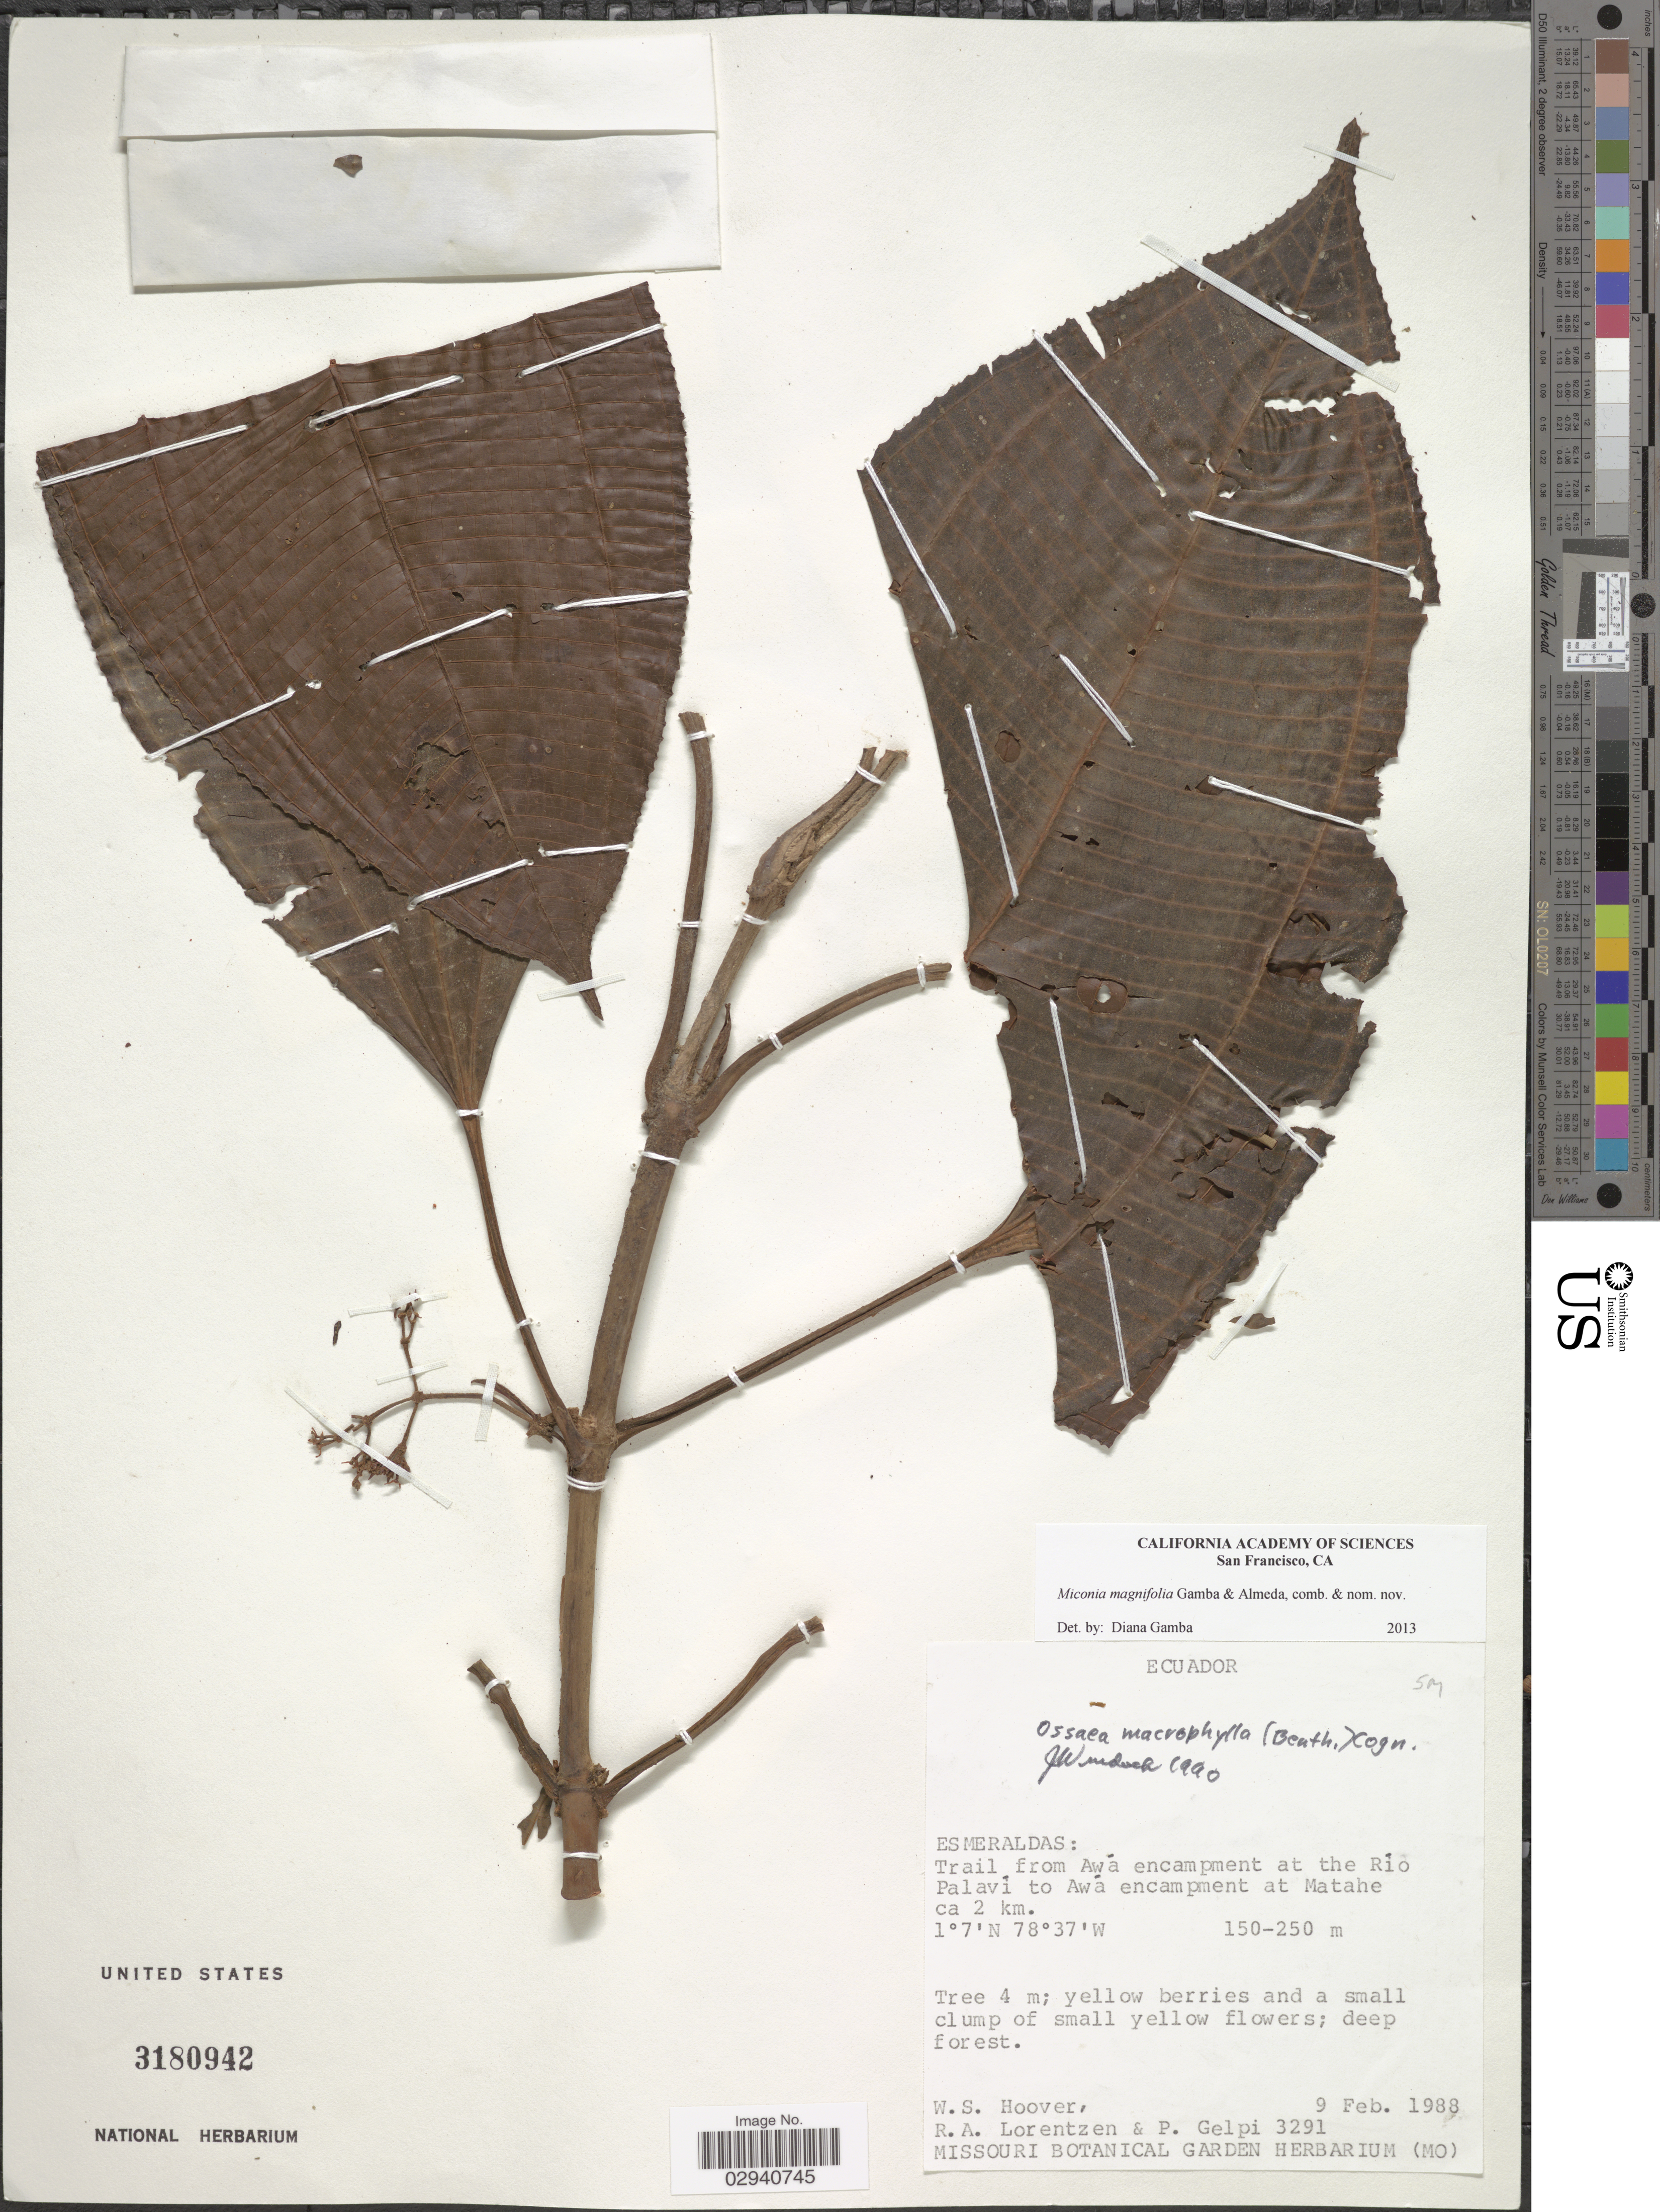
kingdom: Plantae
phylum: Tracheophyta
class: Magnoliopsida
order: Myrtales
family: Melastomataceae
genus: Miconia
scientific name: Miconia magnifolia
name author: Gamba & Almeda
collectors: W. S. Hoover, R. Lorentzen & P. Gelpi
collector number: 3291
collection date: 1988-02-09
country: Ecuador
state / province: Esmeraldas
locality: Trail from Awá encampment at the Río Palaví to Awá encampment at Matahe ca 2 km.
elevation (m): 150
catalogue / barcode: US 3180942